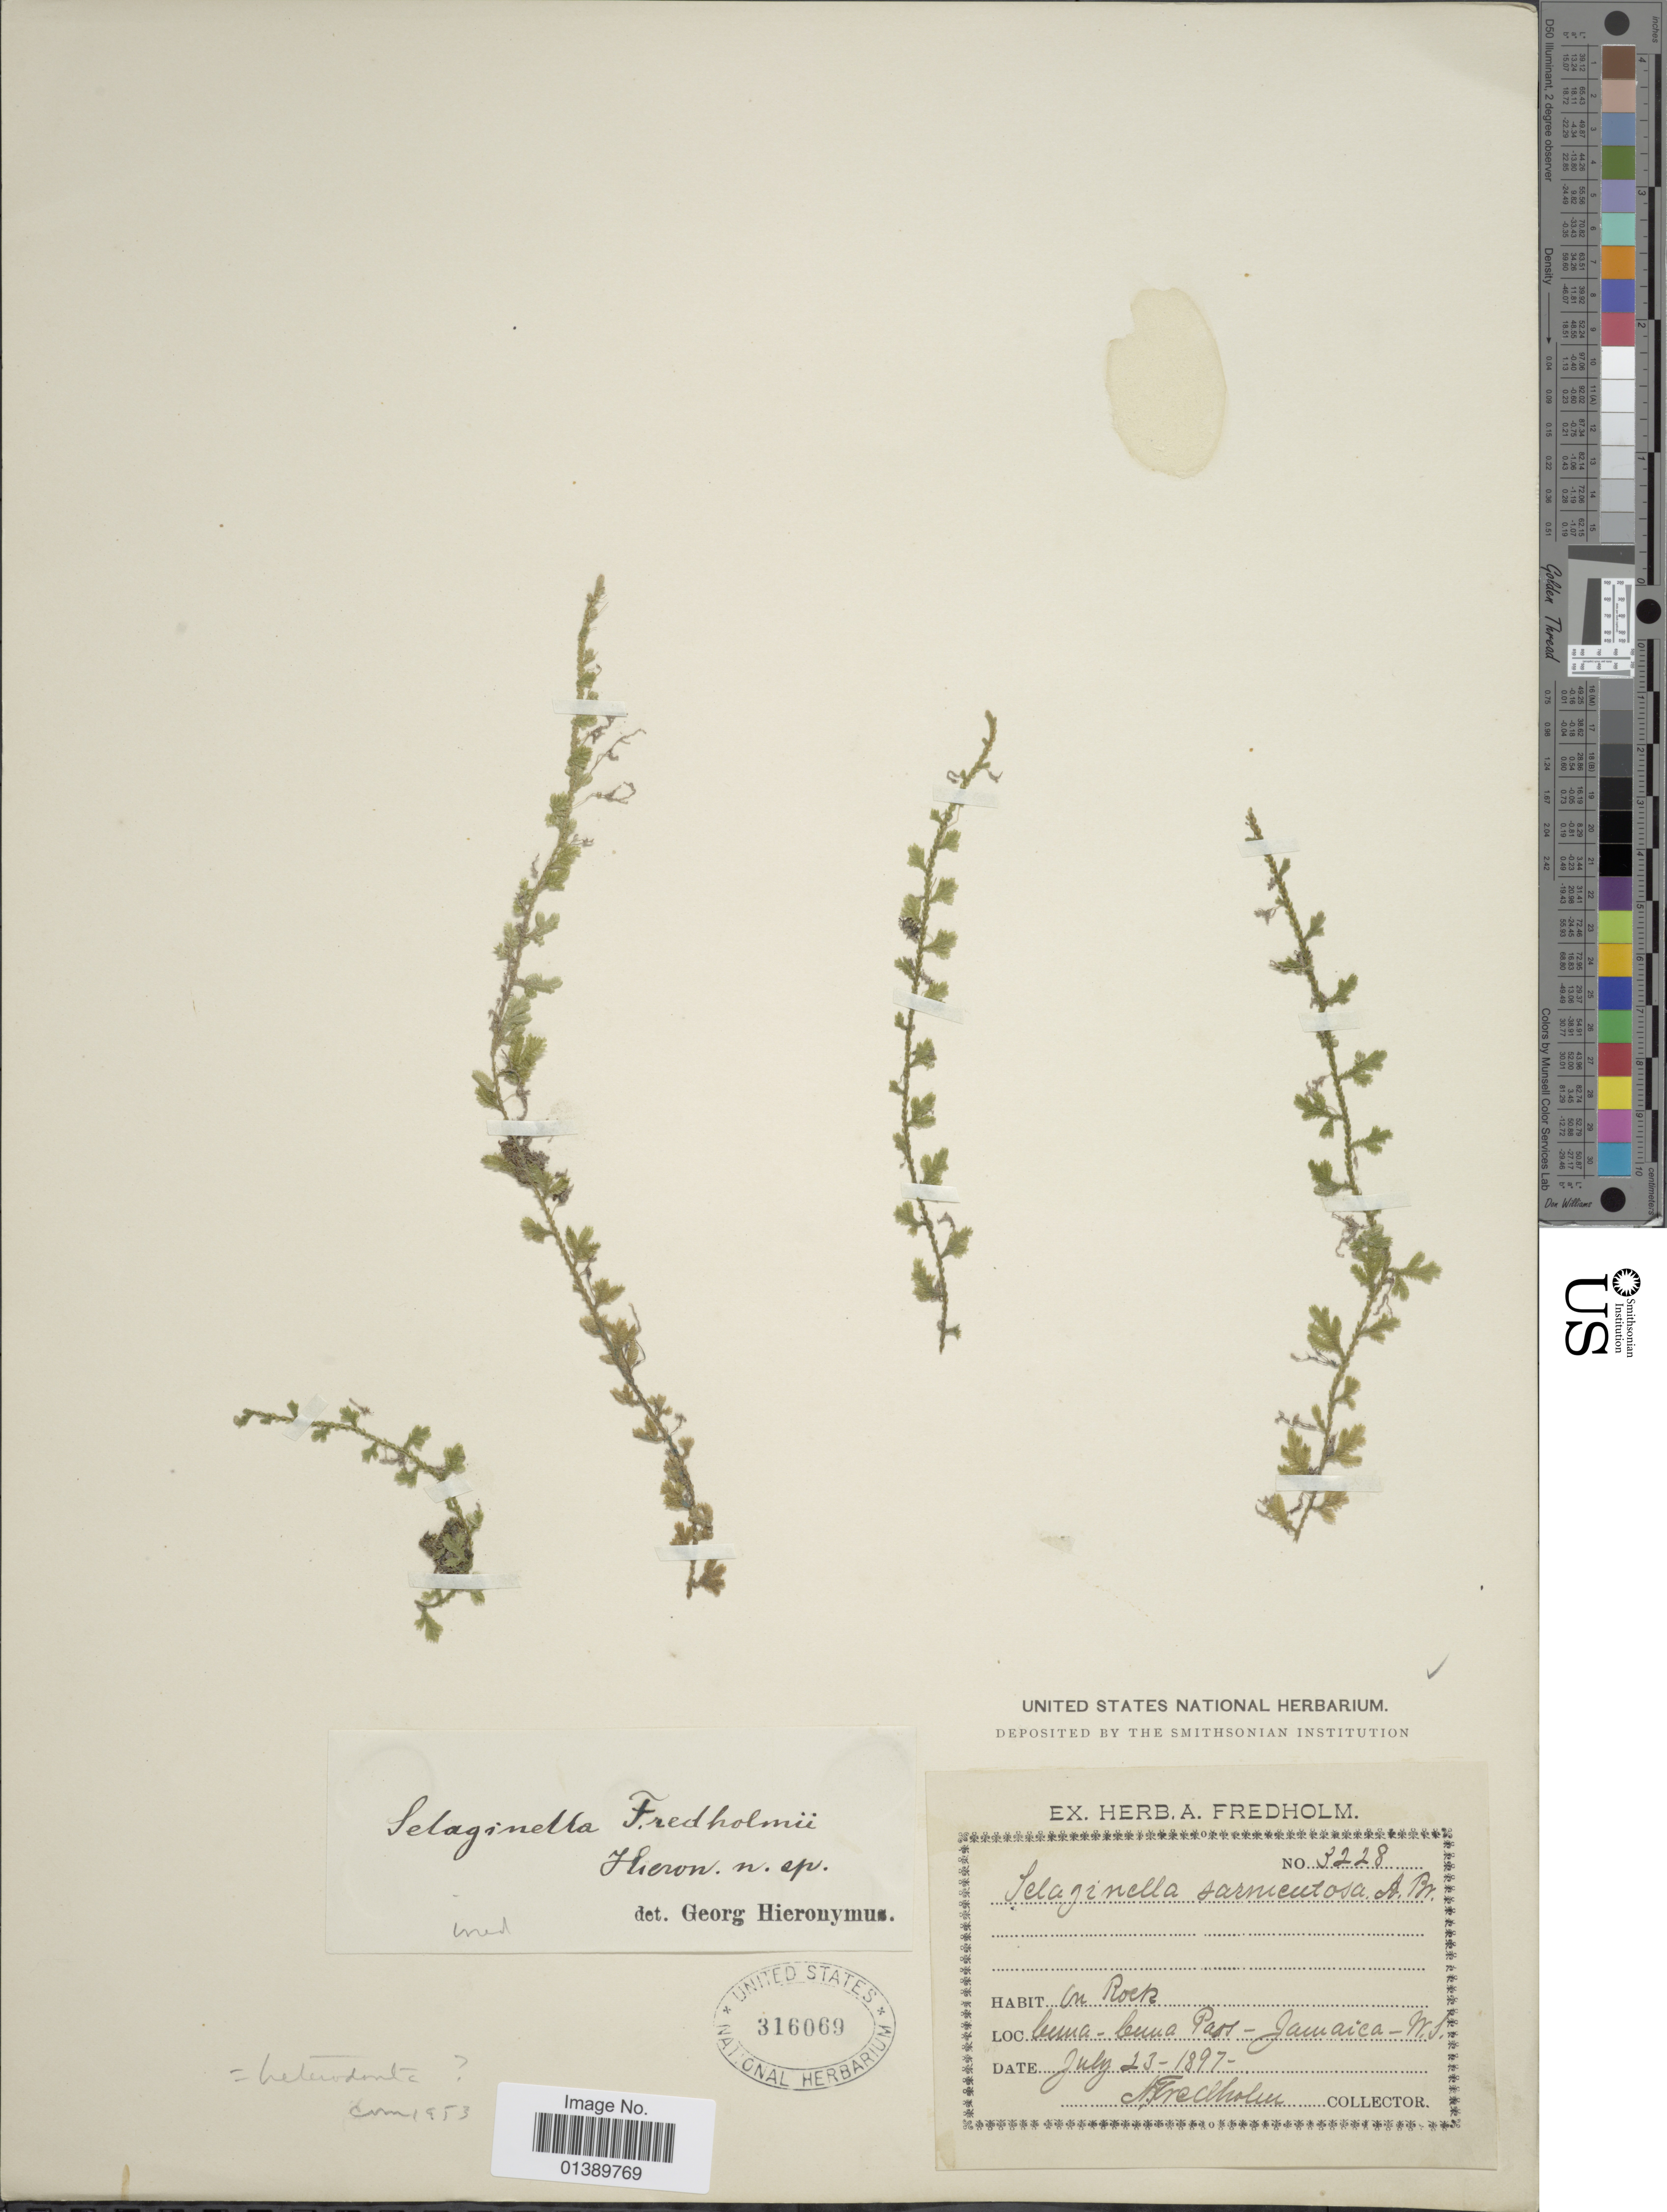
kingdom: Plantae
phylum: Tracheophyta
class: Lycopodiopsida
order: Selaginellales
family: Selaginellaceae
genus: Selaginella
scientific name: Selaginella heterodonta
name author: (Desv.) Hieron.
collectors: A. Fredholm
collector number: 3228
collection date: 1897-07-23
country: Jamaica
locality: Cuna-Cuna Pass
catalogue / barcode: US 316069